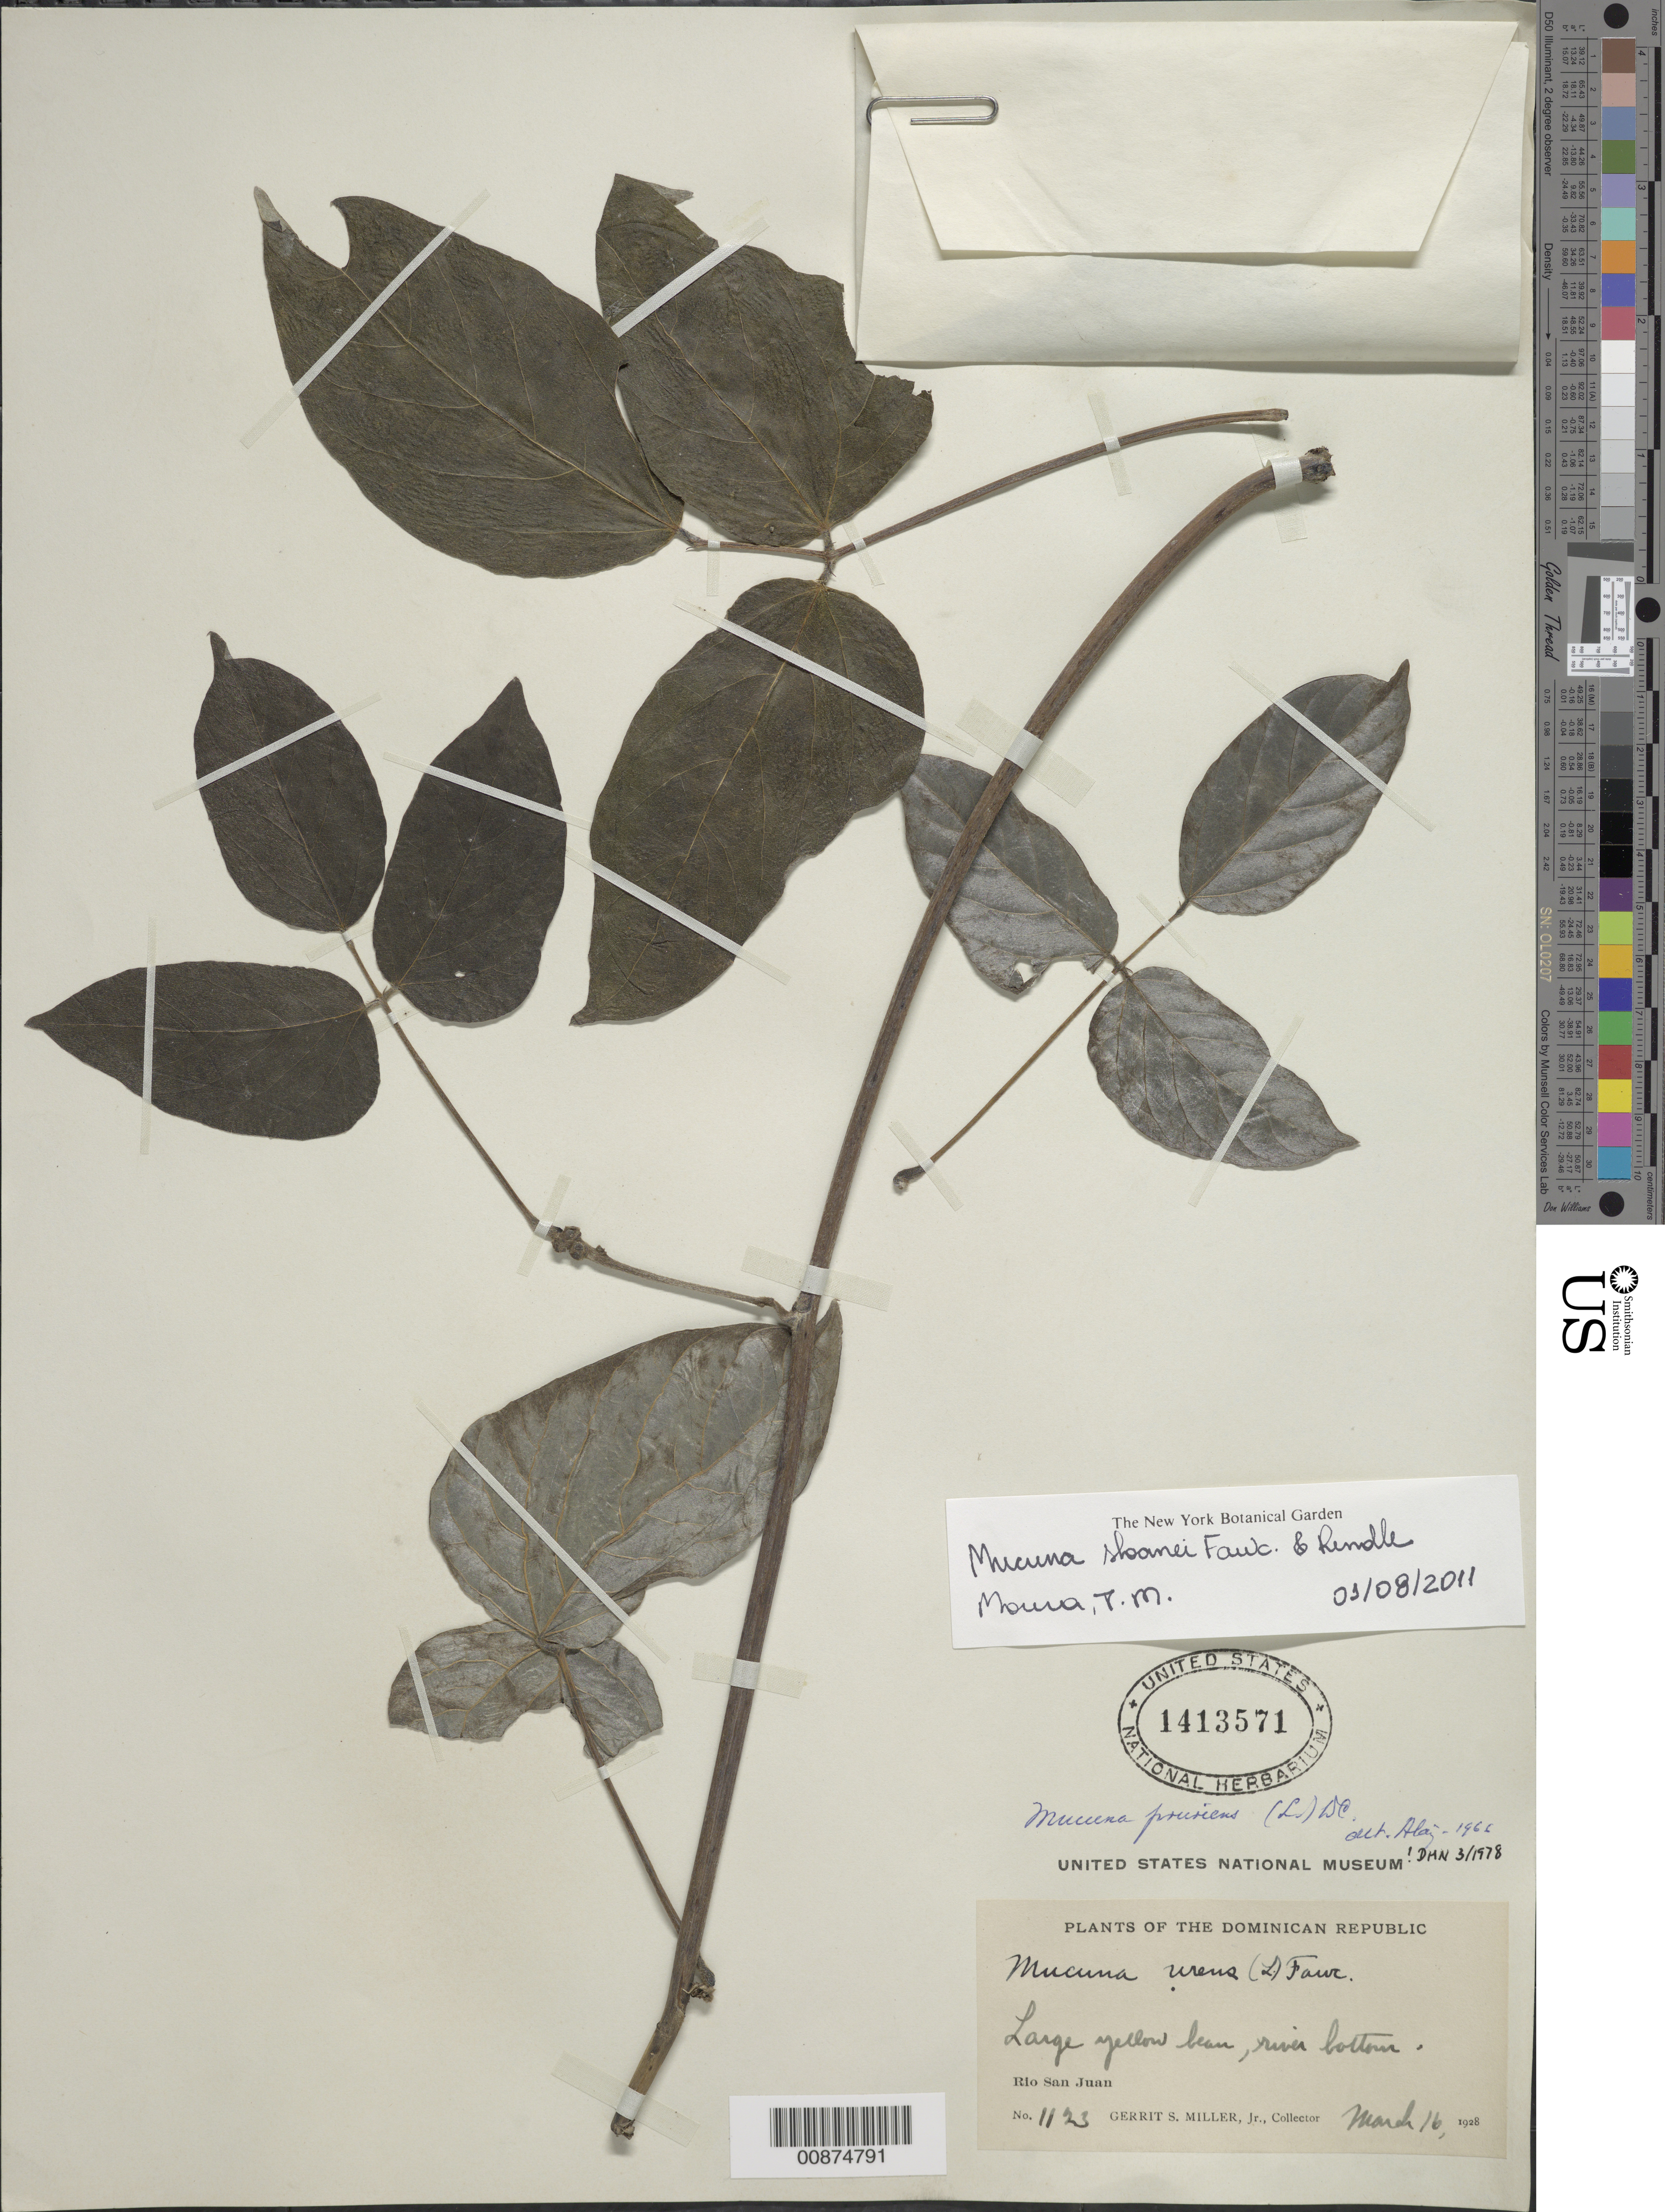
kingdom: Plantae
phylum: Tracheophyta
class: Magnoliopsida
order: Fabales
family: Fabaceae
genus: Mucuna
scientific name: Mucuna sloanei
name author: Fawc. & Rendle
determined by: Moura, T. M. de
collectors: G. S. Miller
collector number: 1123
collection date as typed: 16 Mar 1928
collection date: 1928-03-16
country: Dominican Republic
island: Hispaniola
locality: Río San Juan.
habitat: River bottom.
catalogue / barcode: US 1413571